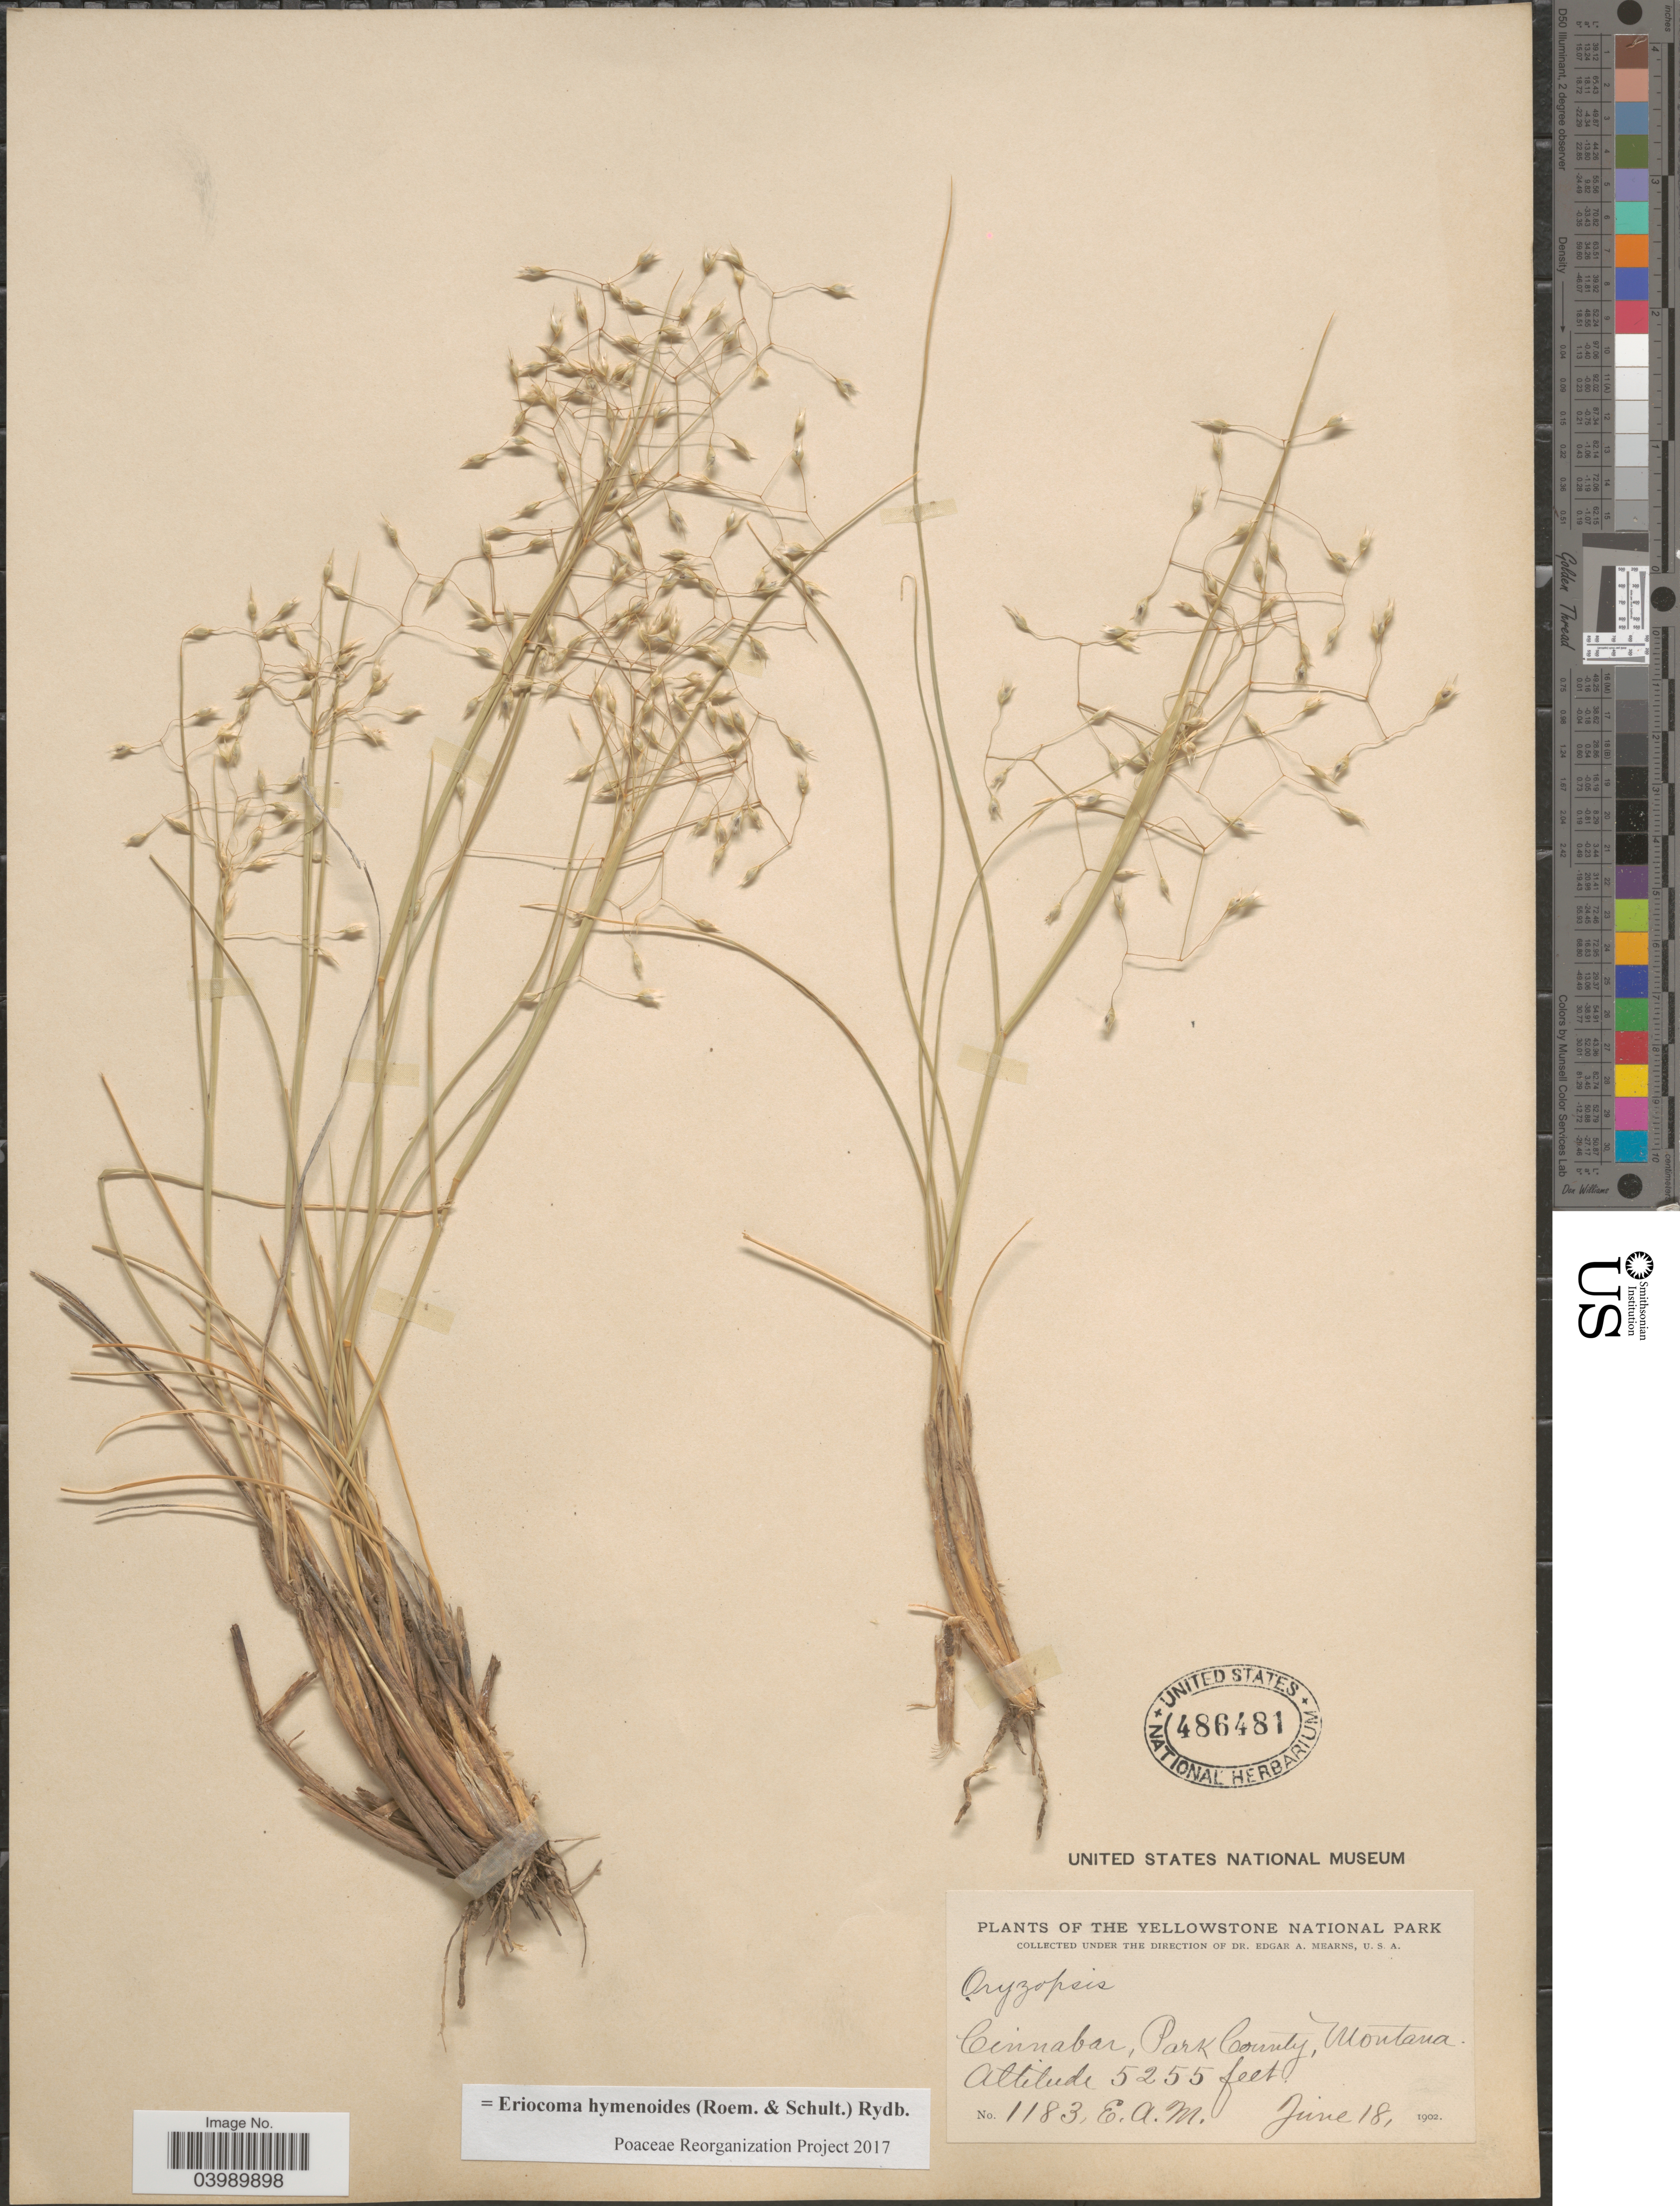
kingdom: Plantae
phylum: Tracheophyta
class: Liliopsida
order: Poales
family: Poaceae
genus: Eriocoma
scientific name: Eriocoma hymenoides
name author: (Roem. & Schult.) Rydb.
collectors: E. A. Mearns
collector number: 1183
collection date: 1902-06-18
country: United States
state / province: Montana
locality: Yellowstone National Park. Cinnabar, Park County.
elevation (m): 1602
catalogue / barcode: US 486481